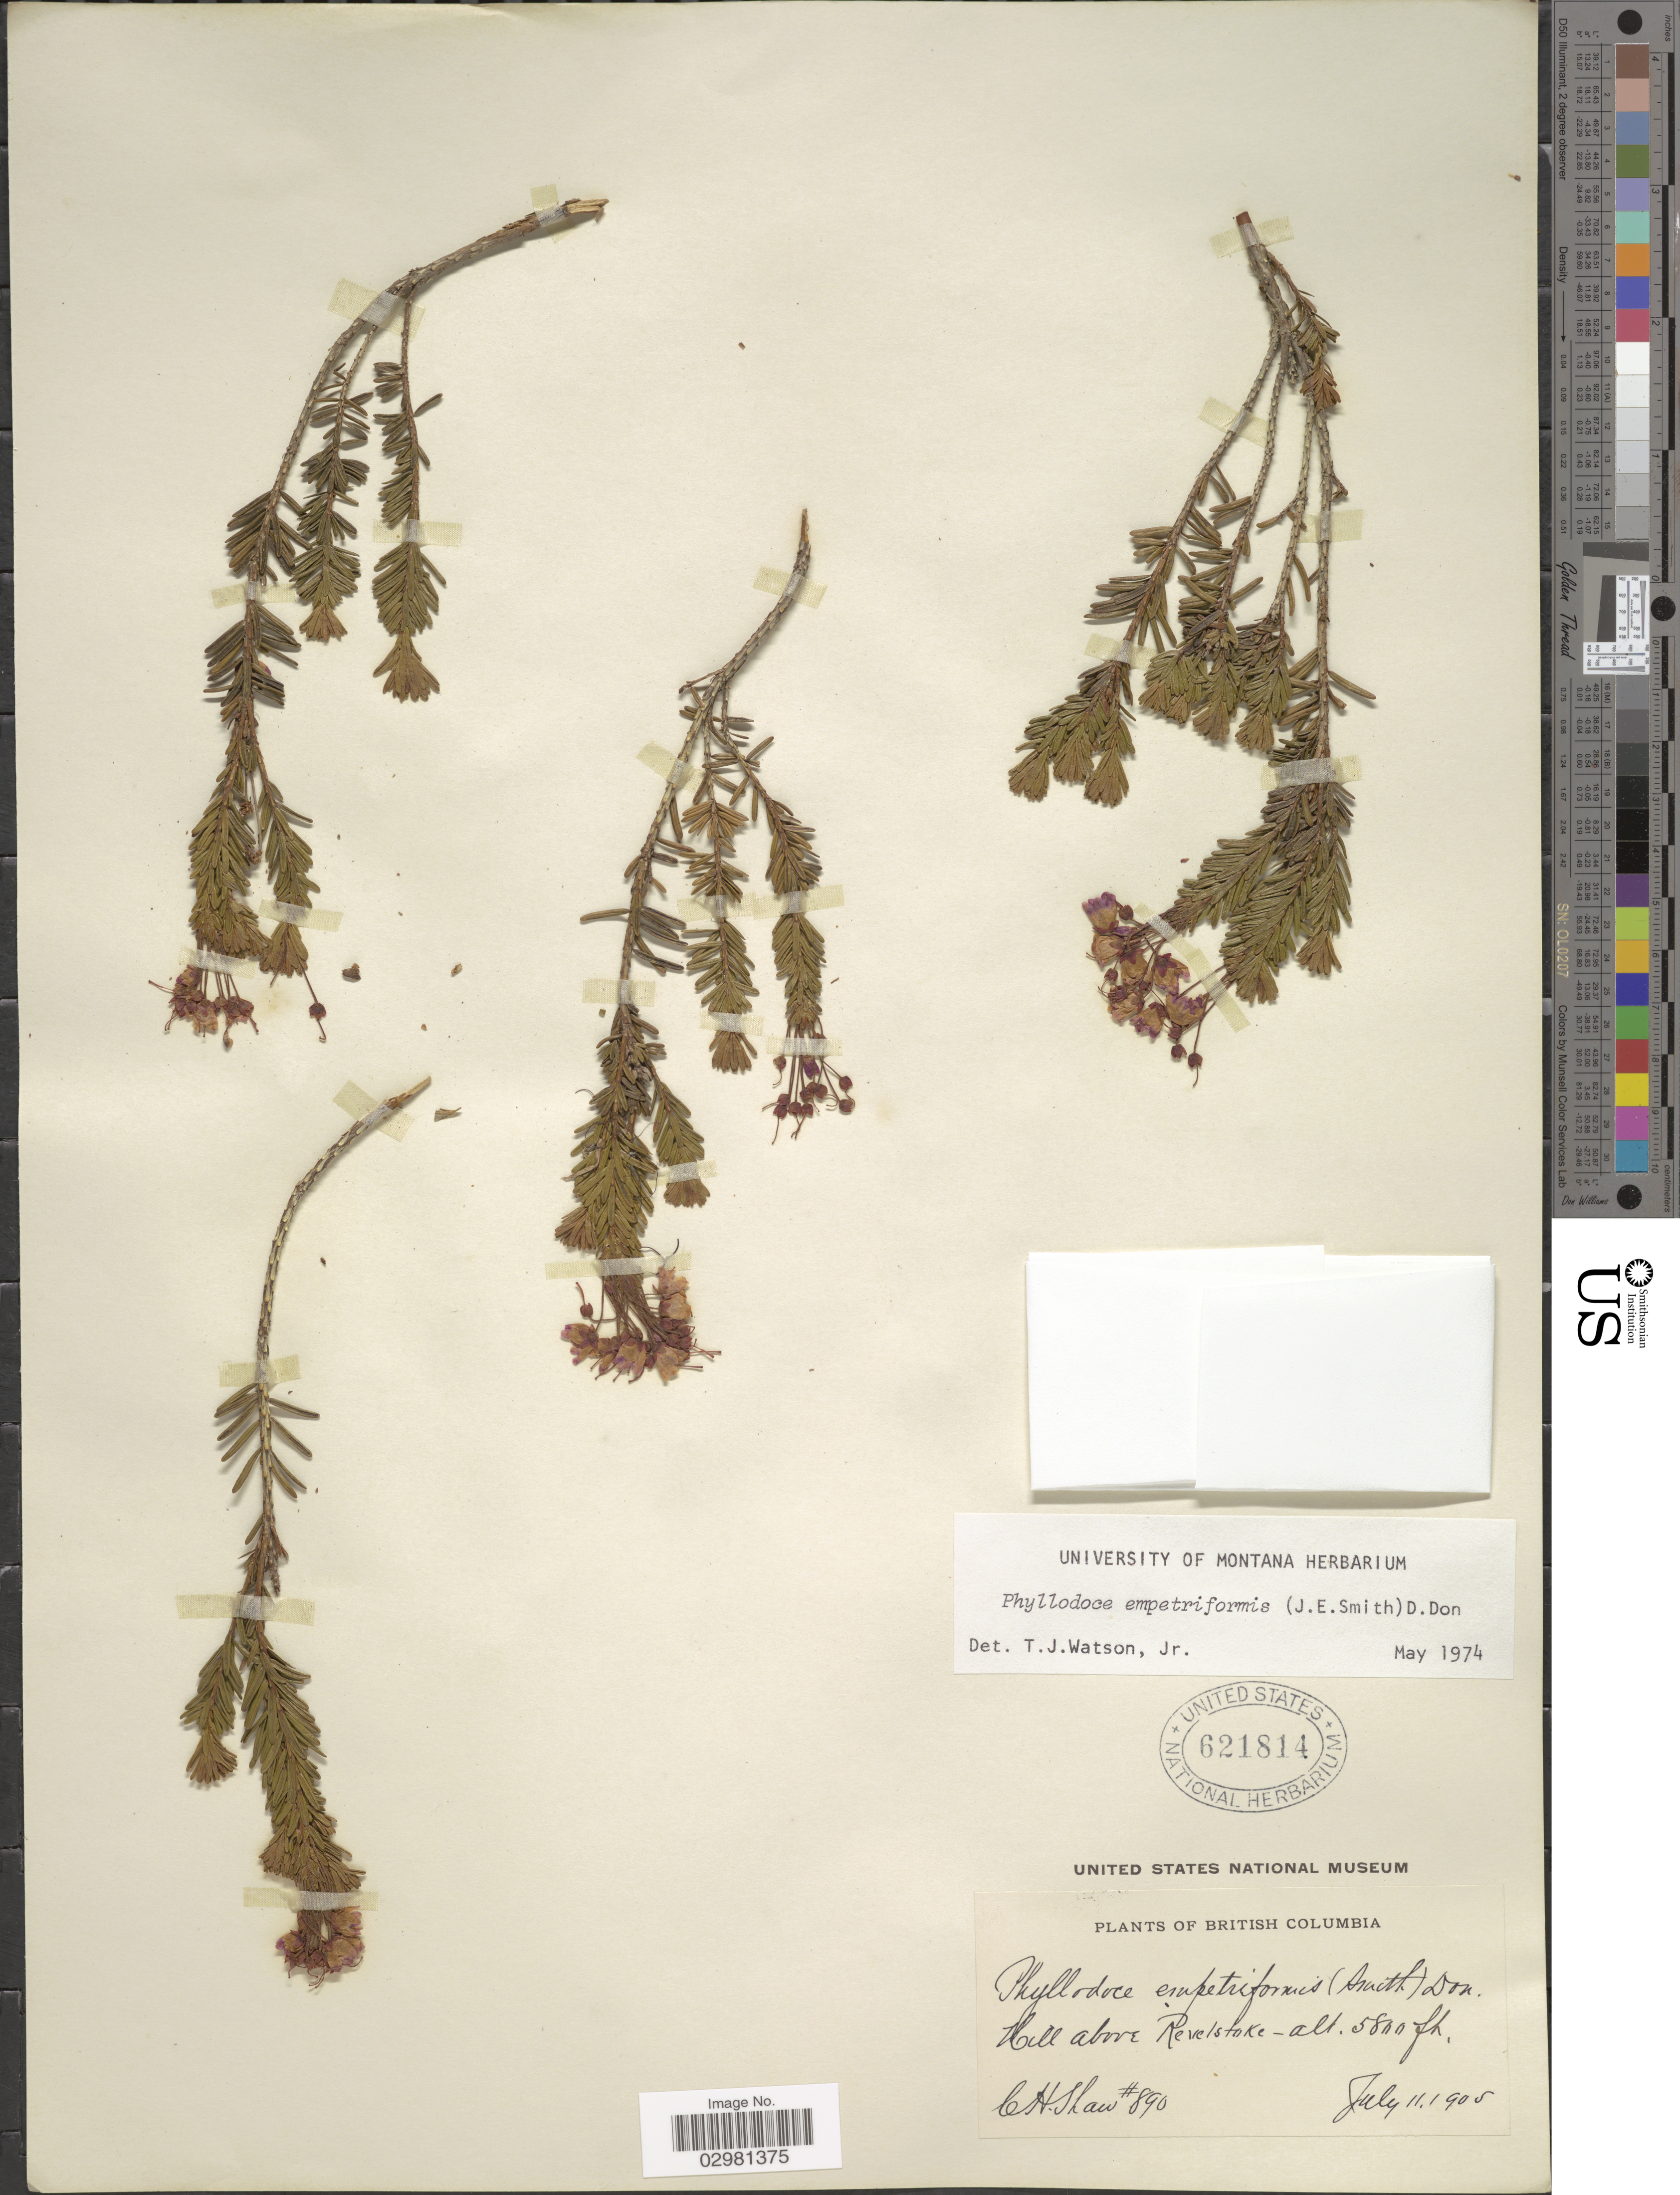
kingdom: Plantae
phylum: Tracheophyta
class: Magnoliopsida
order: Ericales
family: Ericaceae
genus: Phyllodoce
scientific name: Phyllodoce empetiformis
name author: (Small) D. Don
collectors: C. H. Shaw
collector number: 890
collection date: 1905-07-11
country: Canada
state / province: British Columbia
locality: Hill above Revelstoke.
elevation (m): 1768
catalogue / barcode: US 621814